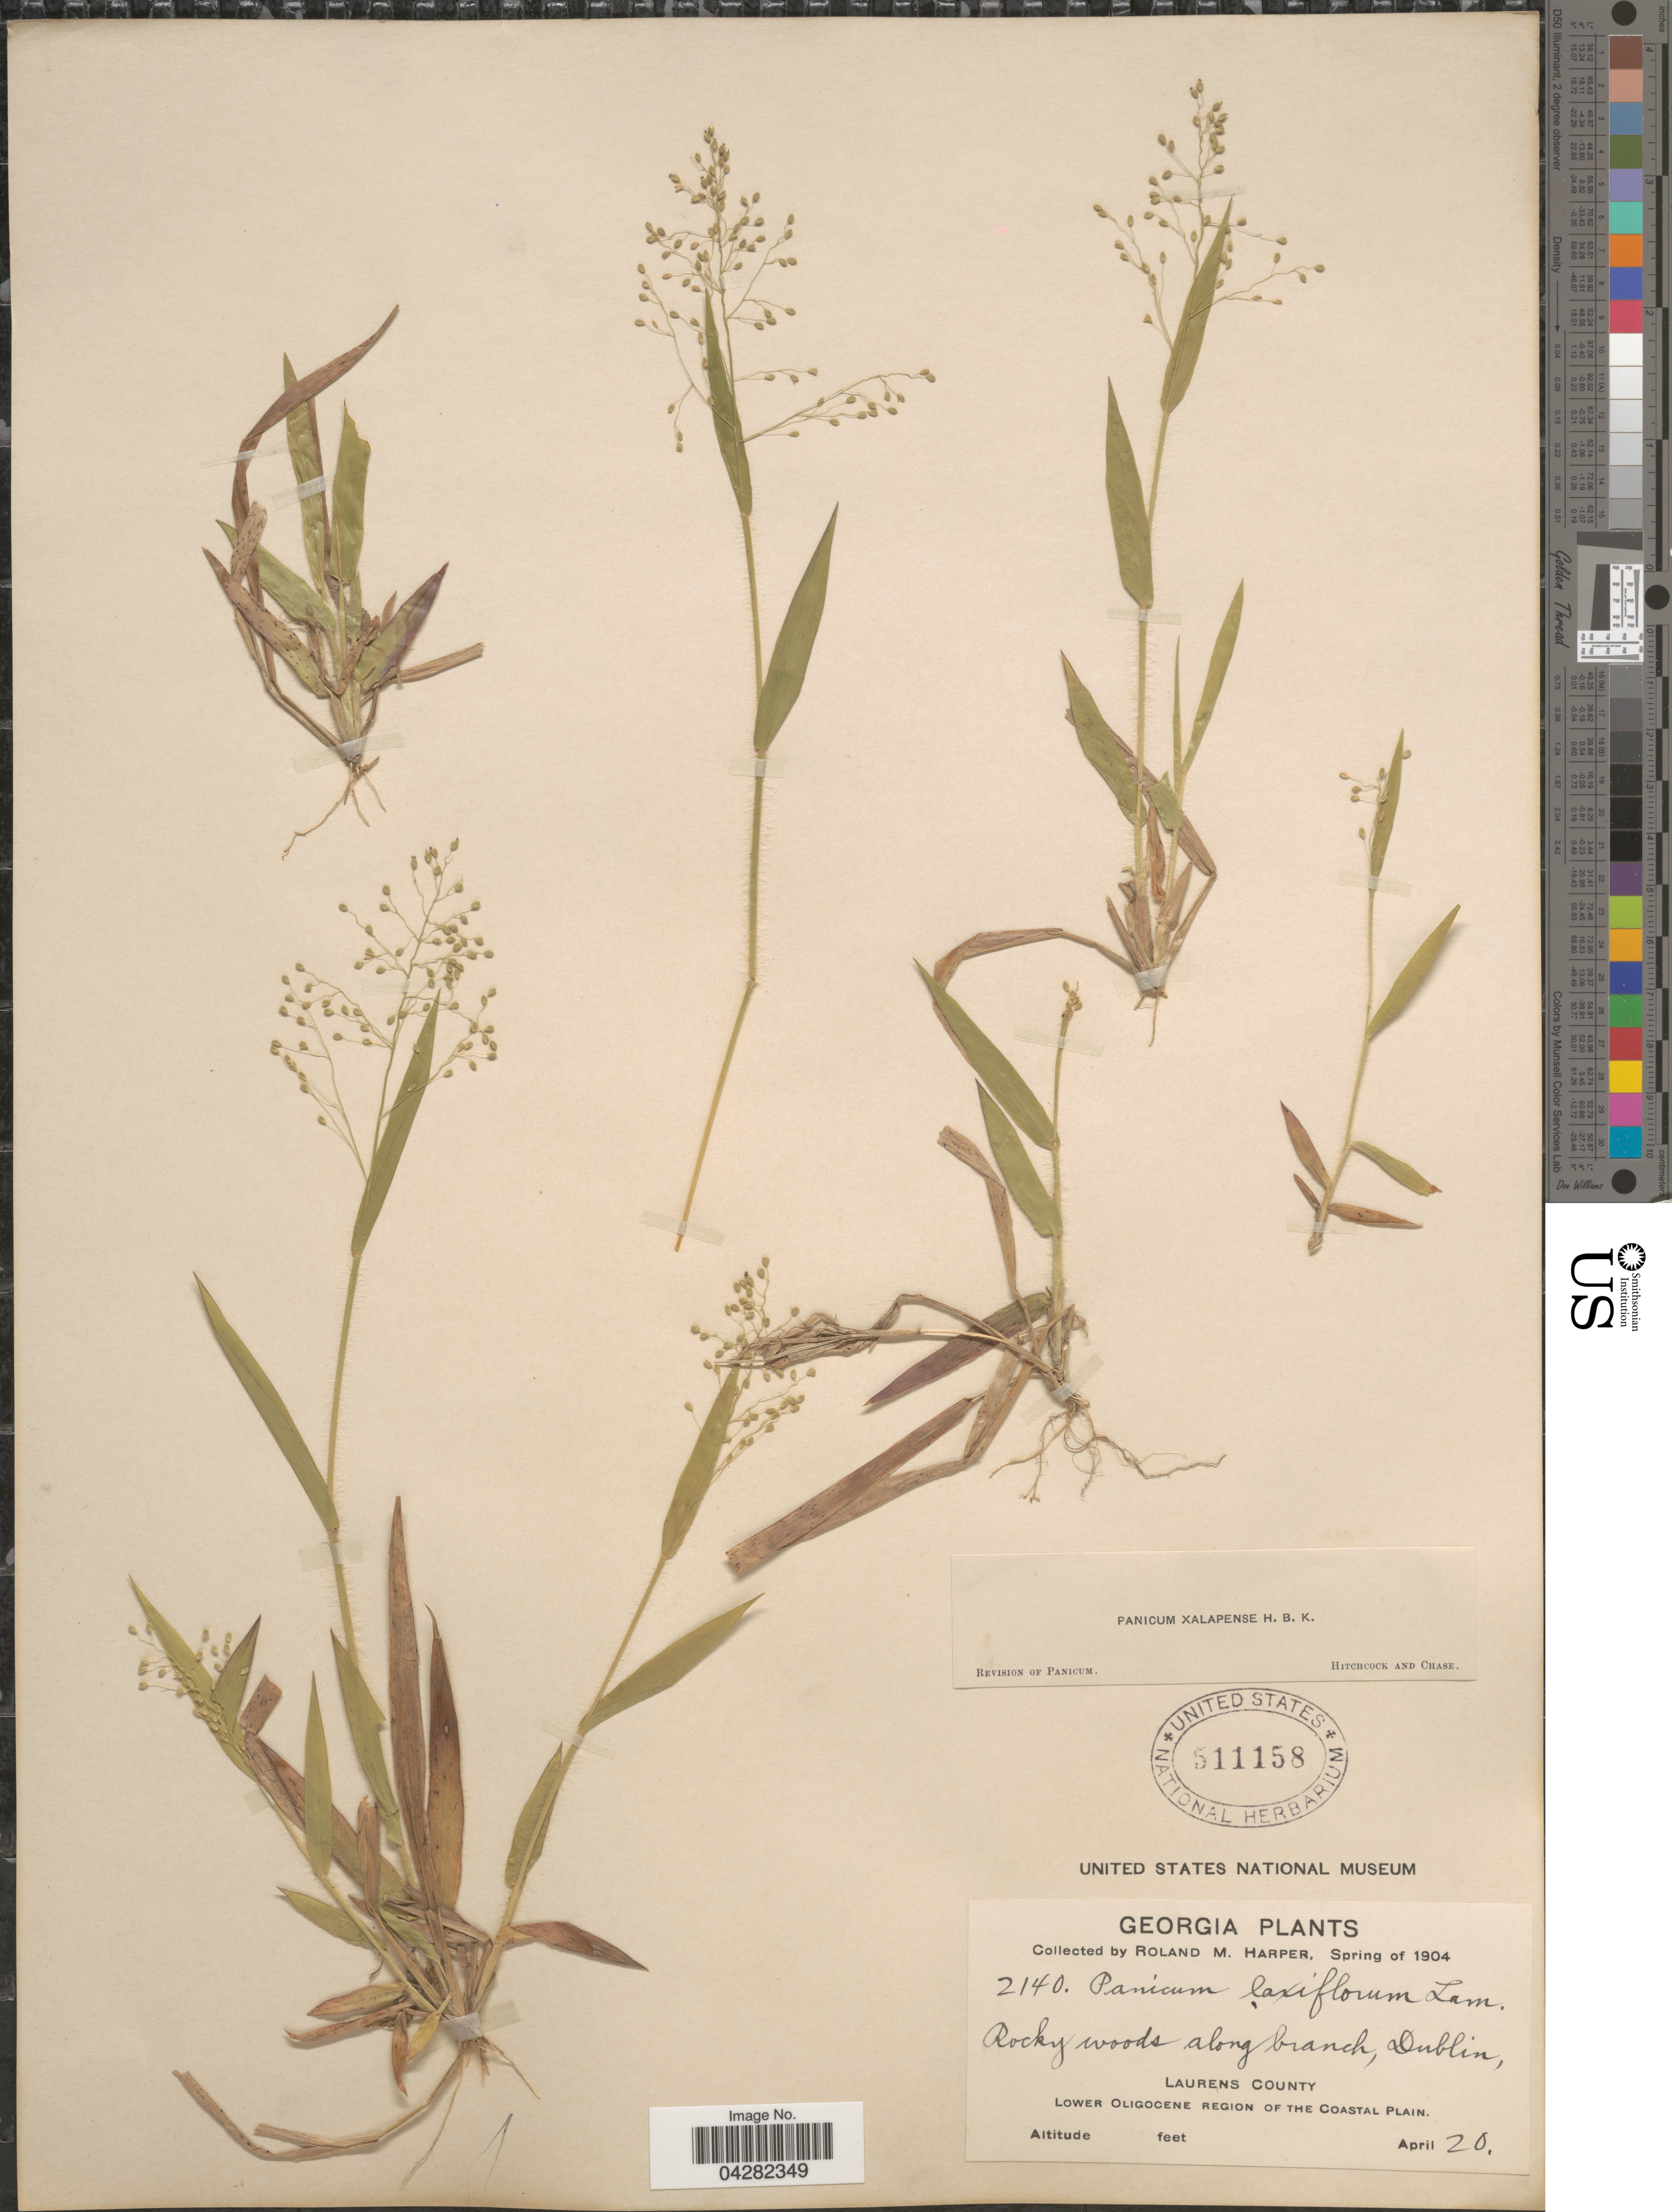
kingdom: Plantae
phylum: Tracheophyta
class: Liliopsida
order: Poales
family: Poaceae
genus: Dichanthelium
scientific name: Dichanthelium laxiflorum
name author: (Lam.) Gould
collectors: R. M. Harper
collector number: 2140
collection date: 1904-04-20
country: United States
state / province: Georgia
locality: Rocky woods along branch, Dublin, Laurens County. Lower Oligocene Region of the Coastal Plain.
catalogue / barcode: US 511158